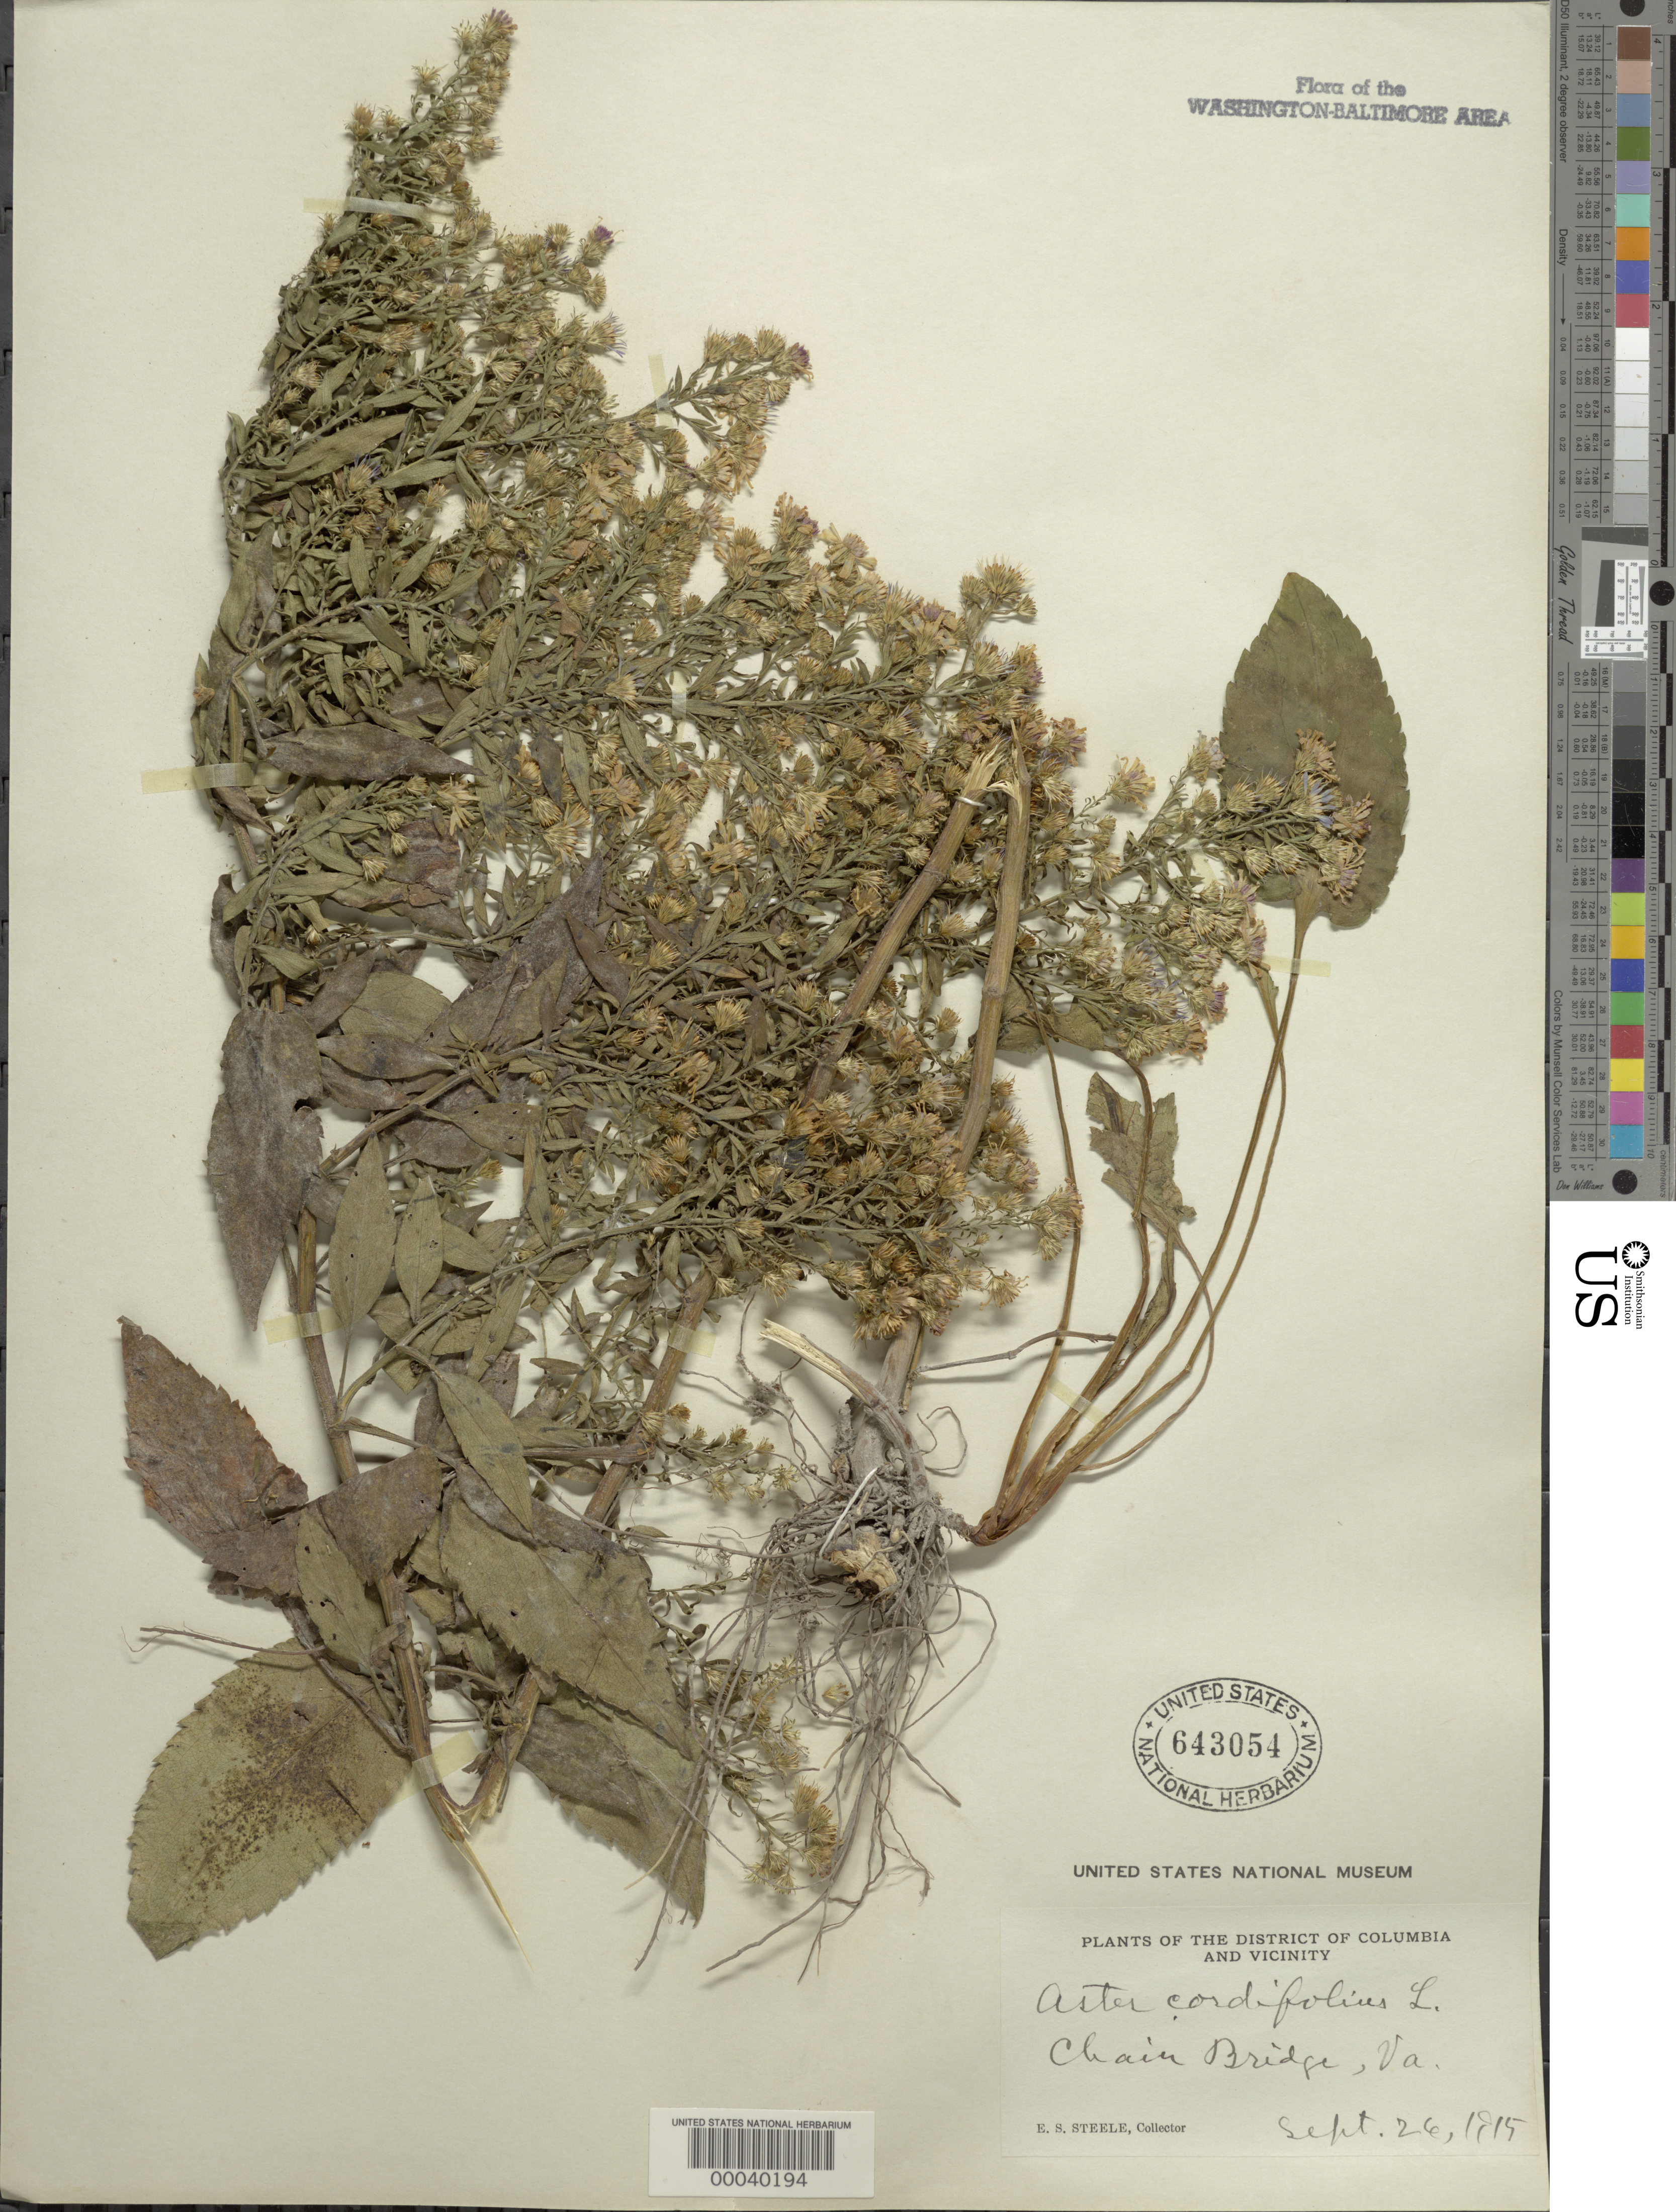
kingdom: Plantae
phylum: Tracheophyta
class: Magnoliopsida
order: Asterales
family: Asteraceae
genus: Symphyotrichum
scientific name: Symphyotrichum cordifolium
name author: (L.) G.L. Nesom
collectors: E. Steele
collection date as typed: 26 Sep 1915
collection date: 1915-09-26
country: United States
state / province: Virginia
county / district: Fairfax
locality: Chain Bridge C. & O. Canal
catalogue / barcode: US 643054